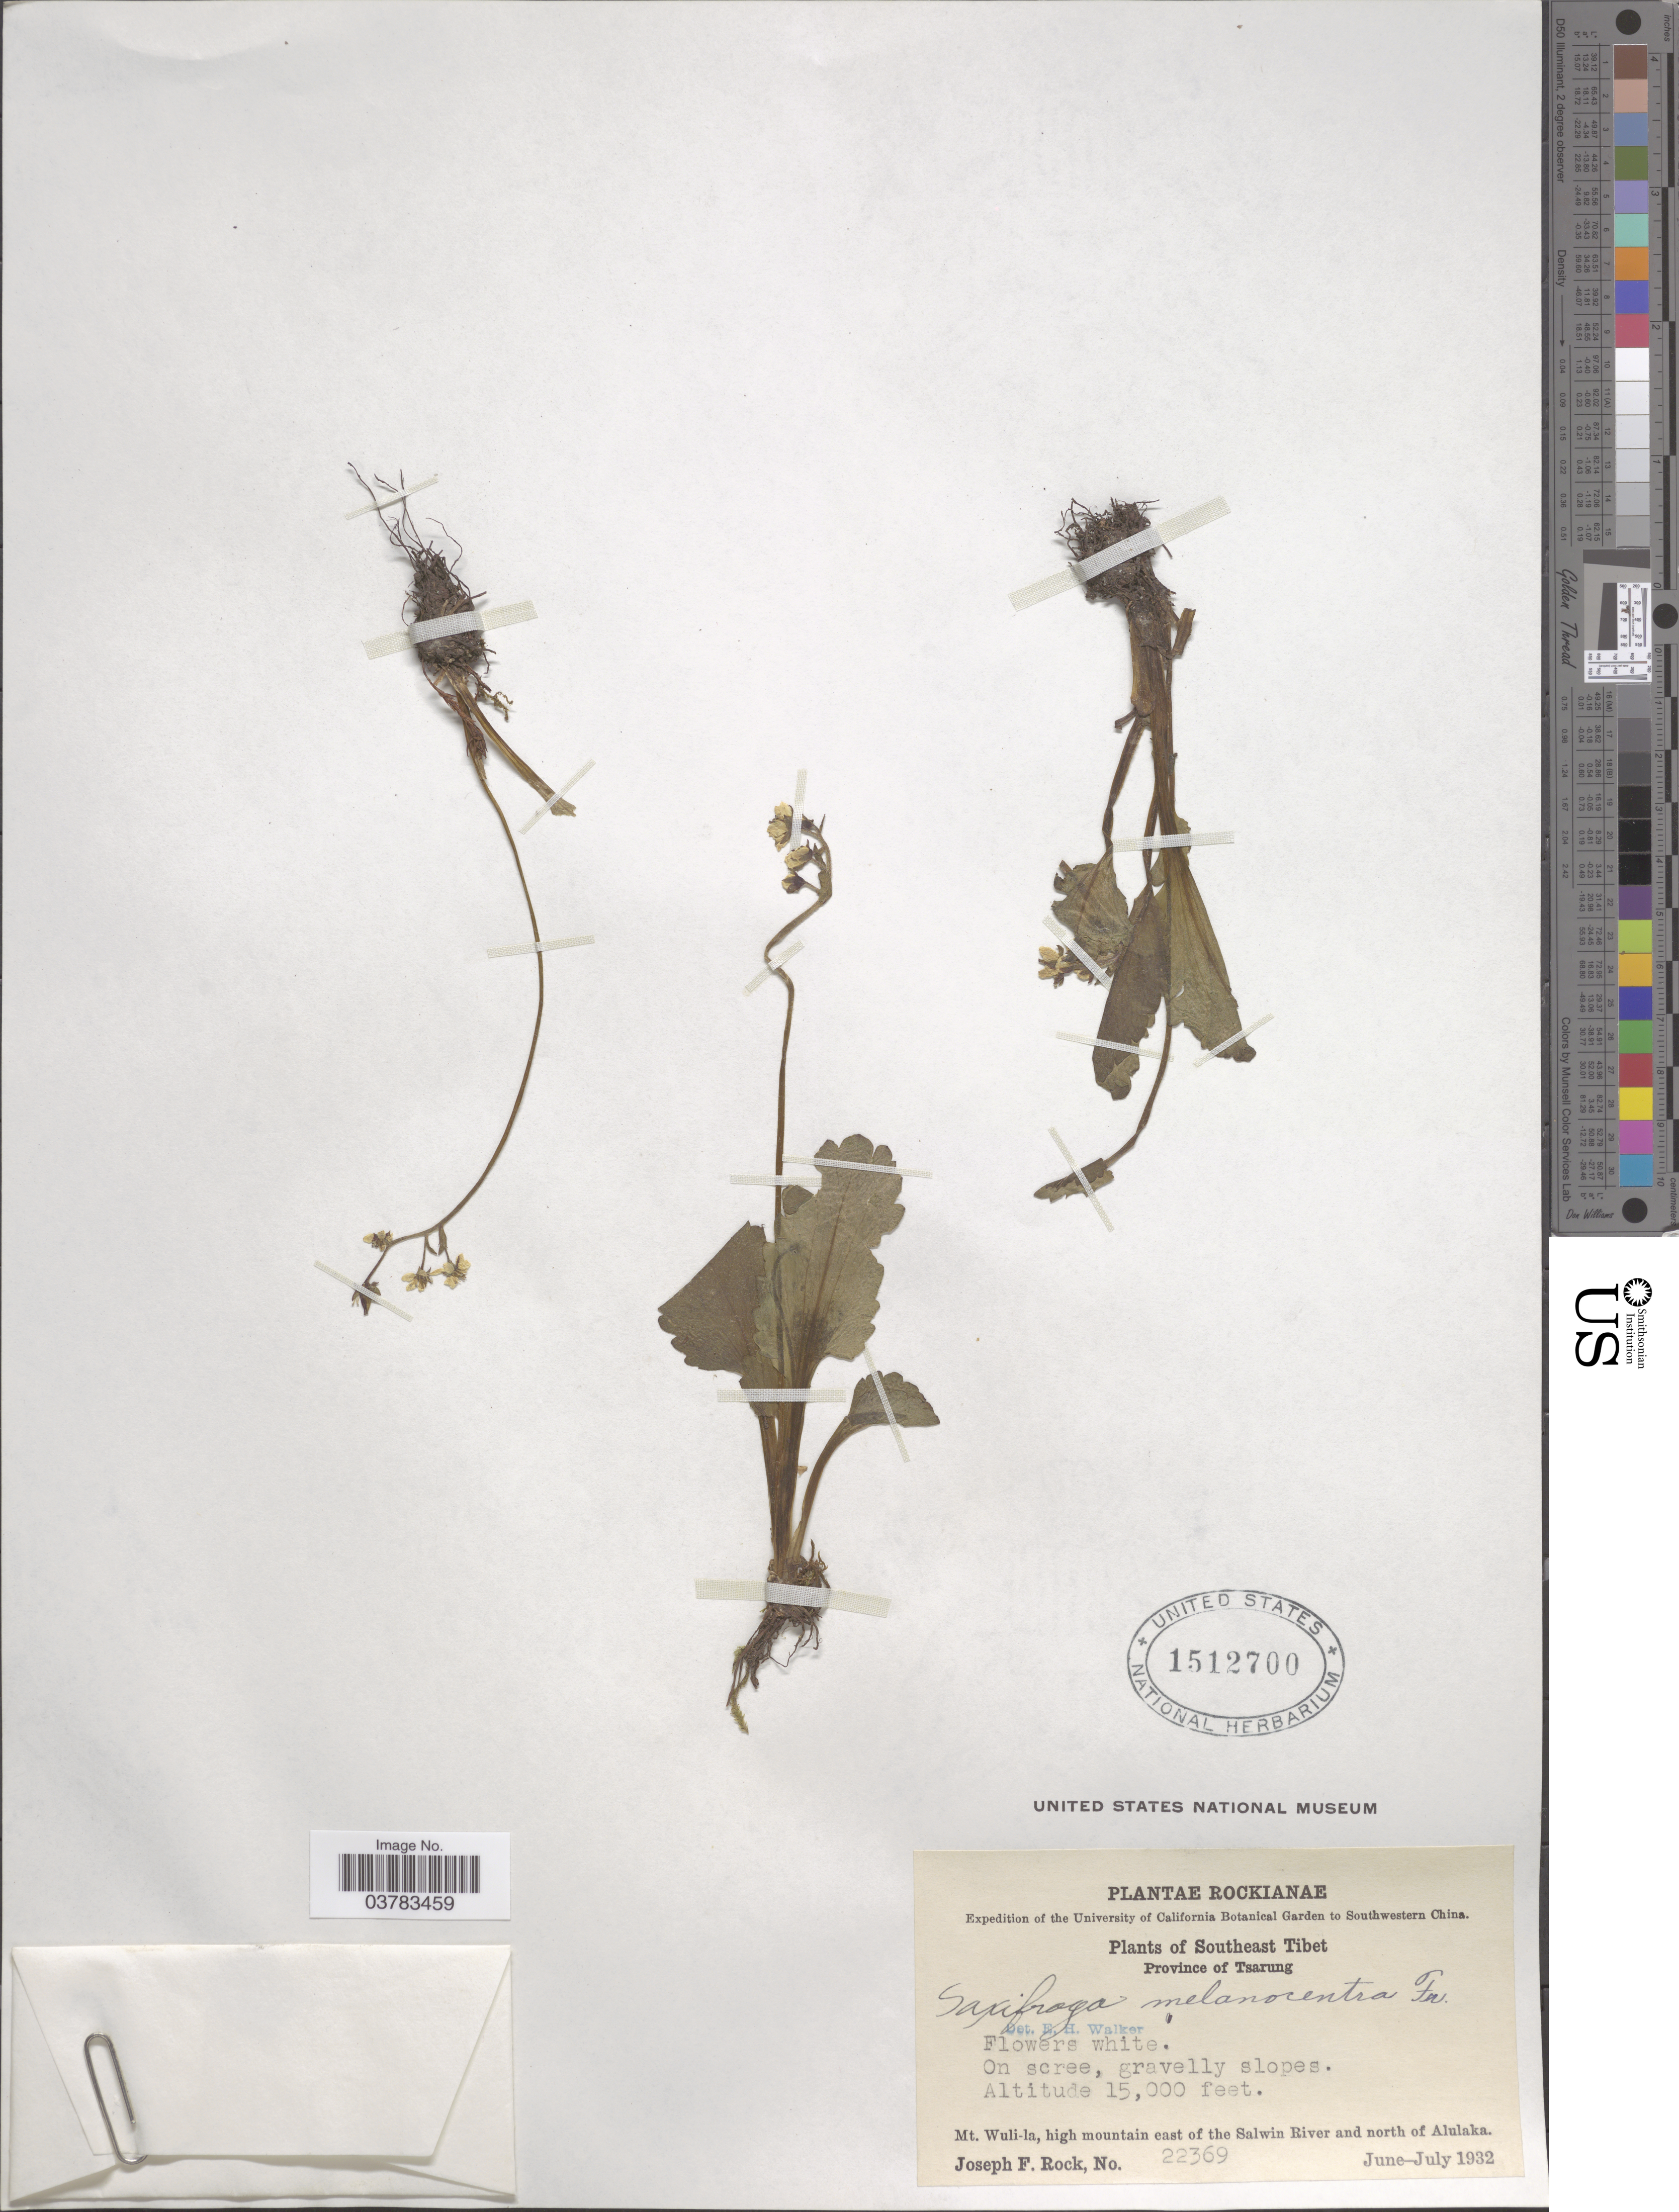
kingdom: Plantae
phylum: Tracheophyta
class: Magnoliopsida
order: Saxifragales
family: Saxifragaceae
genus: Micranthes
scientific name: Micranthes melanocentra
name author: (Franch.) Losinsk.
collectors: J. F. Rock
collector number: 22369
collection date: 1932-06/1932-07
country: China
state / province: Xizang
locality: Expedition of the University of California Botanical Garden to Southwestern China. Southeast Tibet. Province of Tsarung. Mt. Wuli-la, high mountain east of the Salwin River and north of Alulaka.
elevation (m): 4572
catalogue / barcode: US 1512700